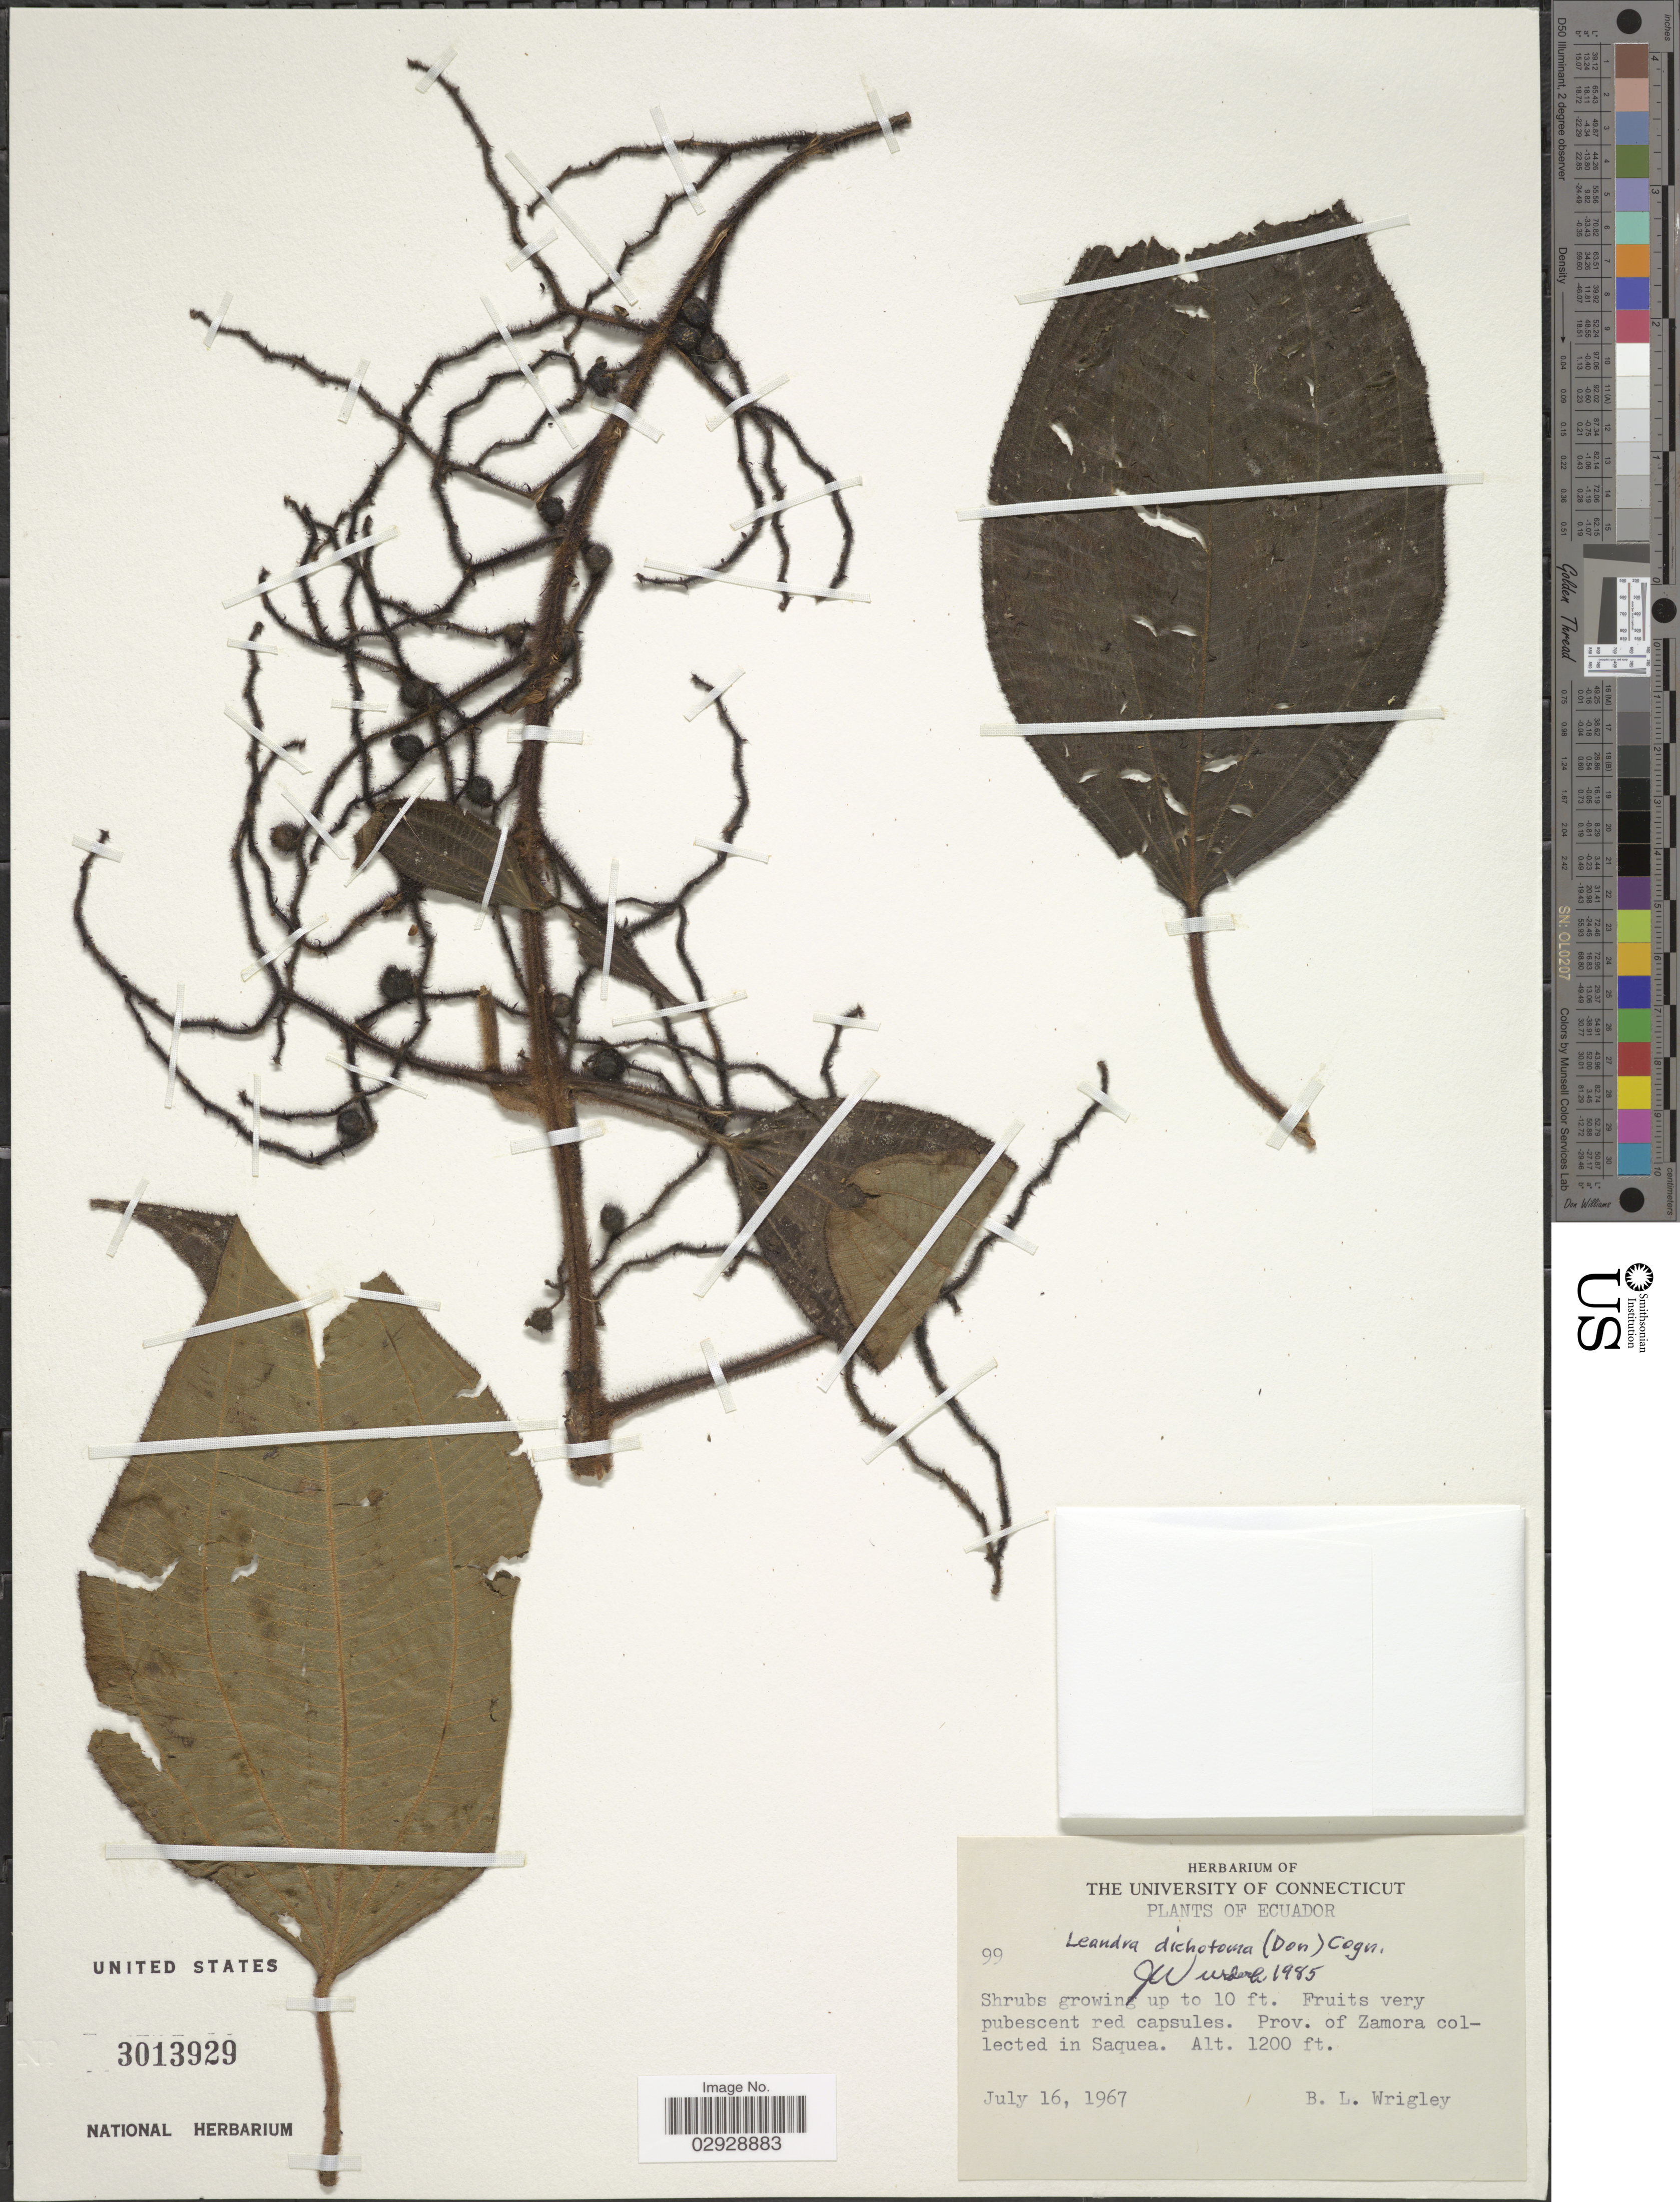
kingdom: Plantae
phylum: Tracheophyta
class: Magnoliopsida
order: Myrtales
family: Melastomataceae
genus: Leandra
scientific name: Leandra dichotoma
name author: (D. Don) Cogn.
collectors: B. L. Wrigley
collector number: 99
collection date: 1967-07-16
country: Ecuador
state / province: Zamora-Chinchipe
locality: Prov. of Zamora collected in Saquea.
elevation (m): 366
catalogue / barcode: US 3013929